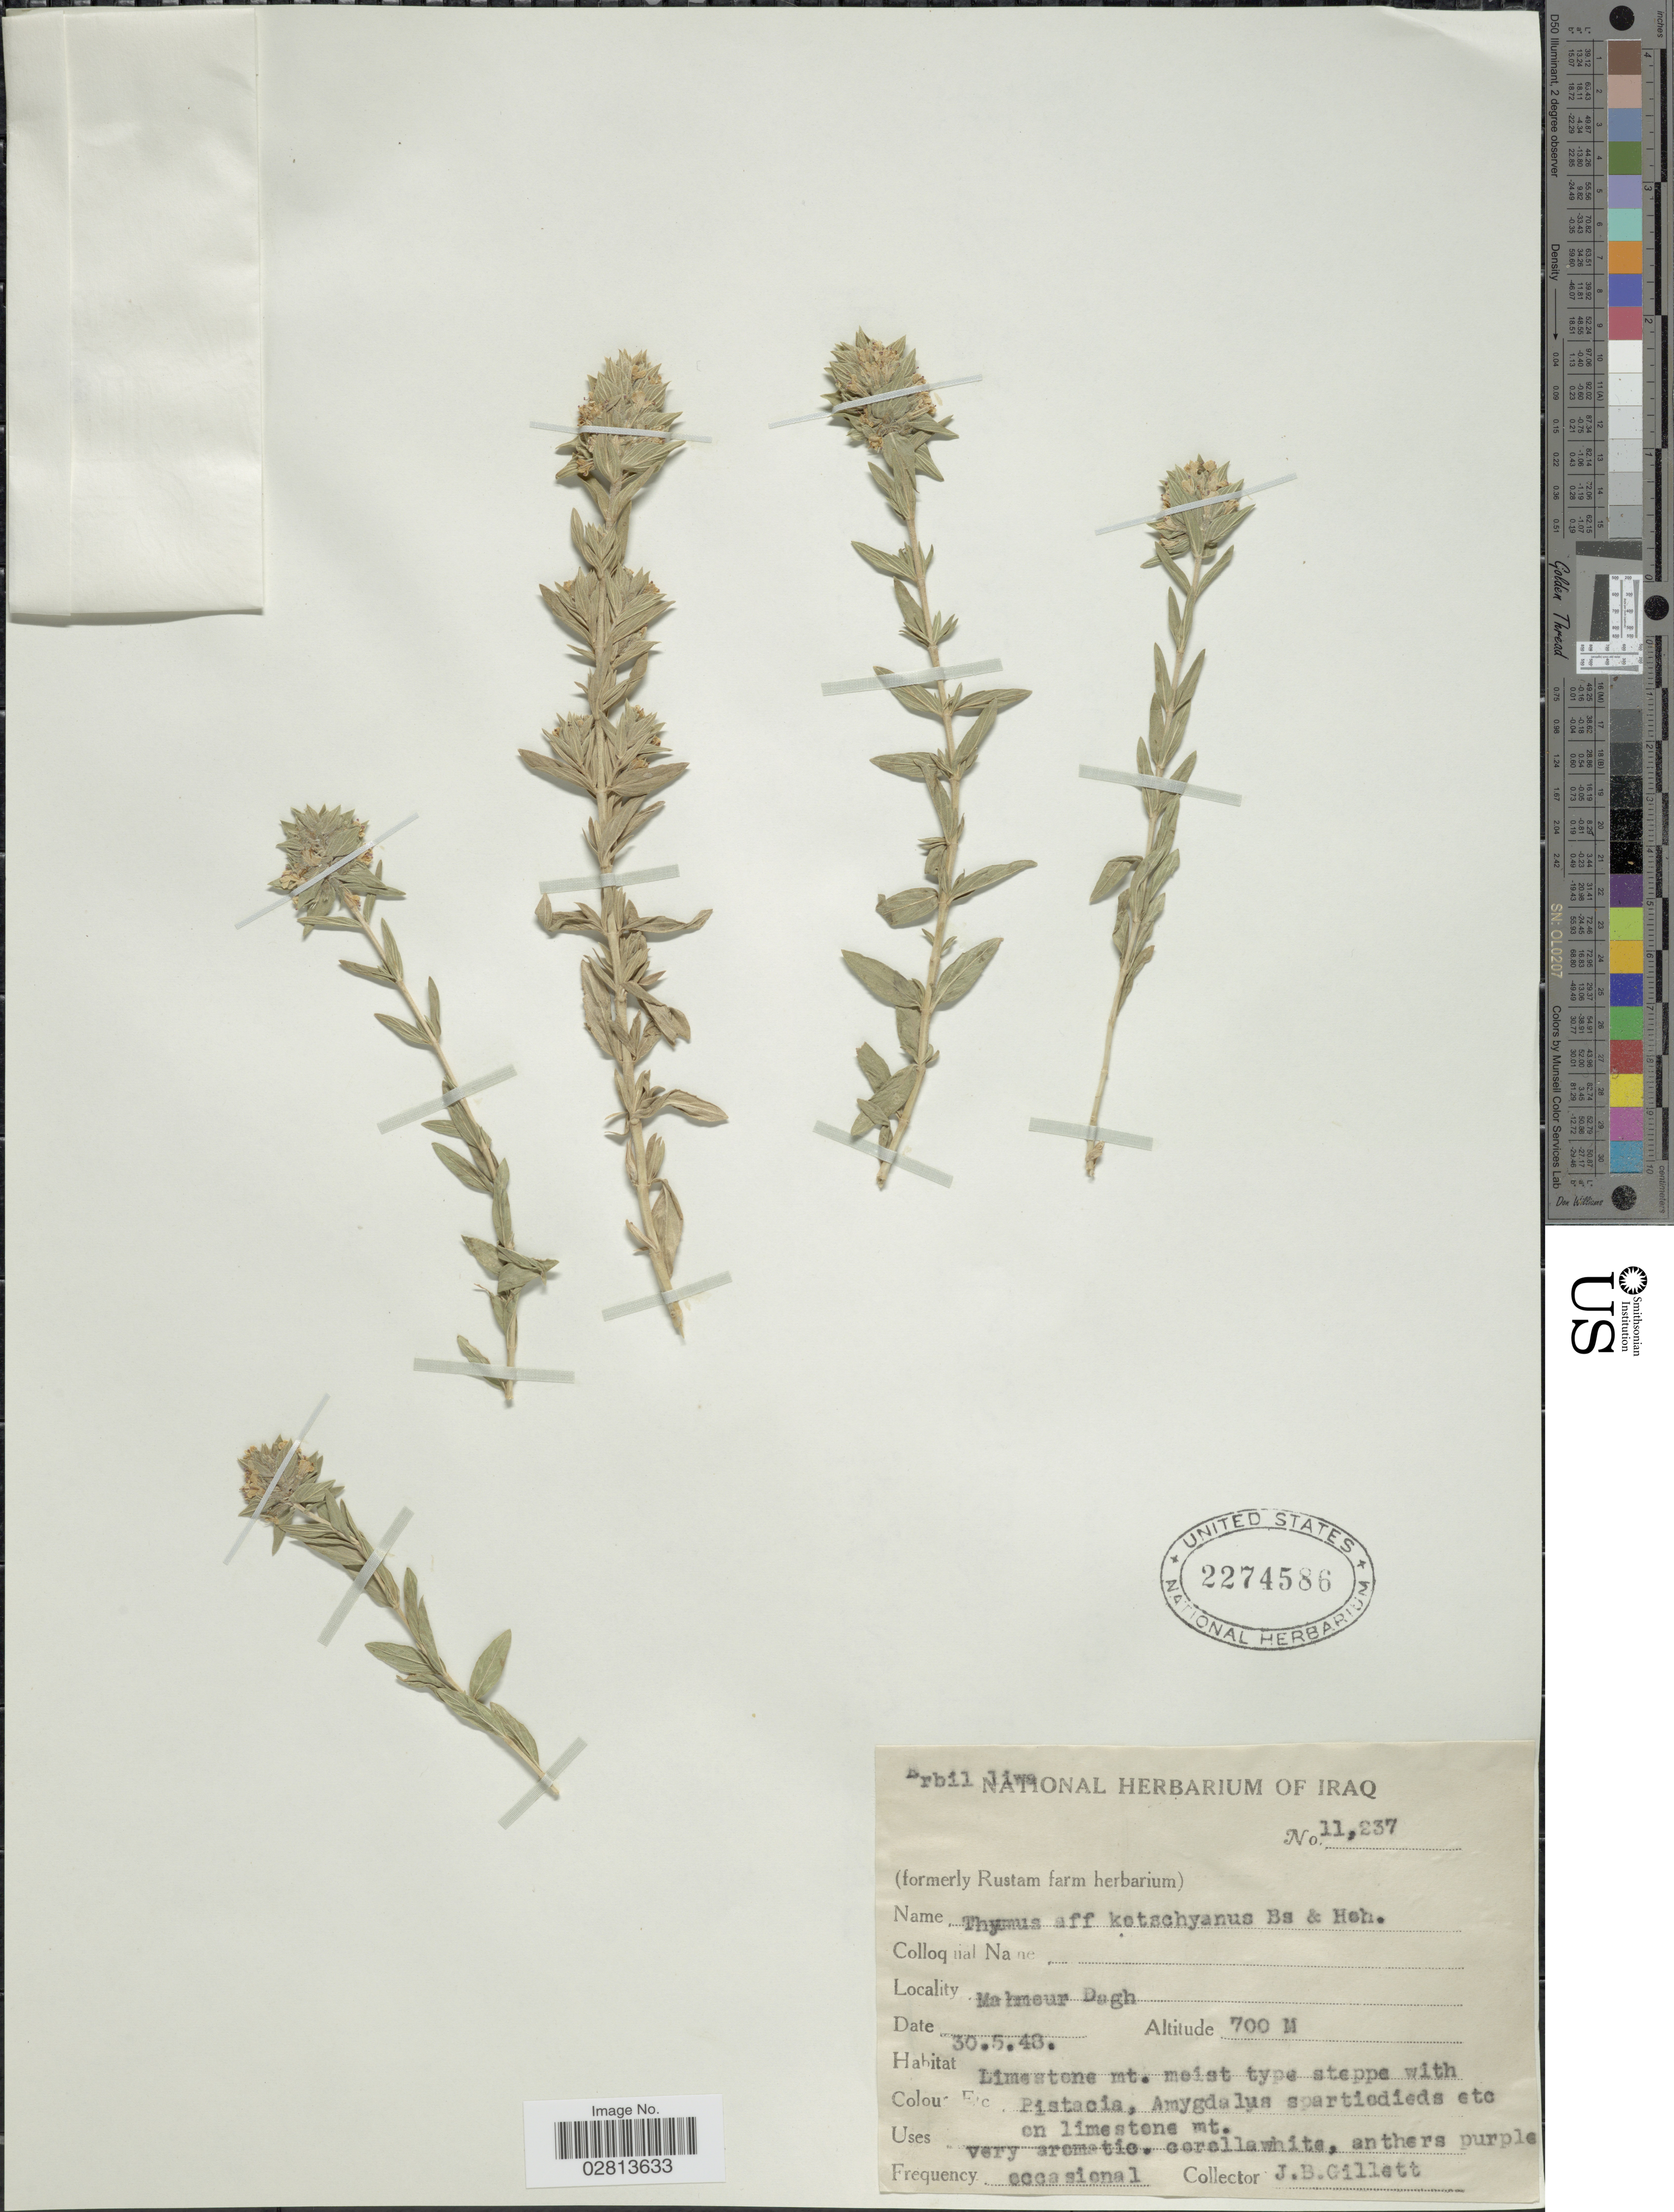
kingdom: Plantae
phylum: Tracheophyta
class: Magnoliopsida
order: Lamiales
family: Lamiaceae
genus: Thymus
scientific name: Thymus kotschyanus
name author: Boiss. & Hohen.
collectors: J. B. Gillett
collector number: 11237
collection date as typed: Transcribed d/m/y: 30/5/48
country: Iraq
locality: Erbil liwa, Malmeur Dagh.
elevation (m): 700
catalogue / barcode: US 2274586